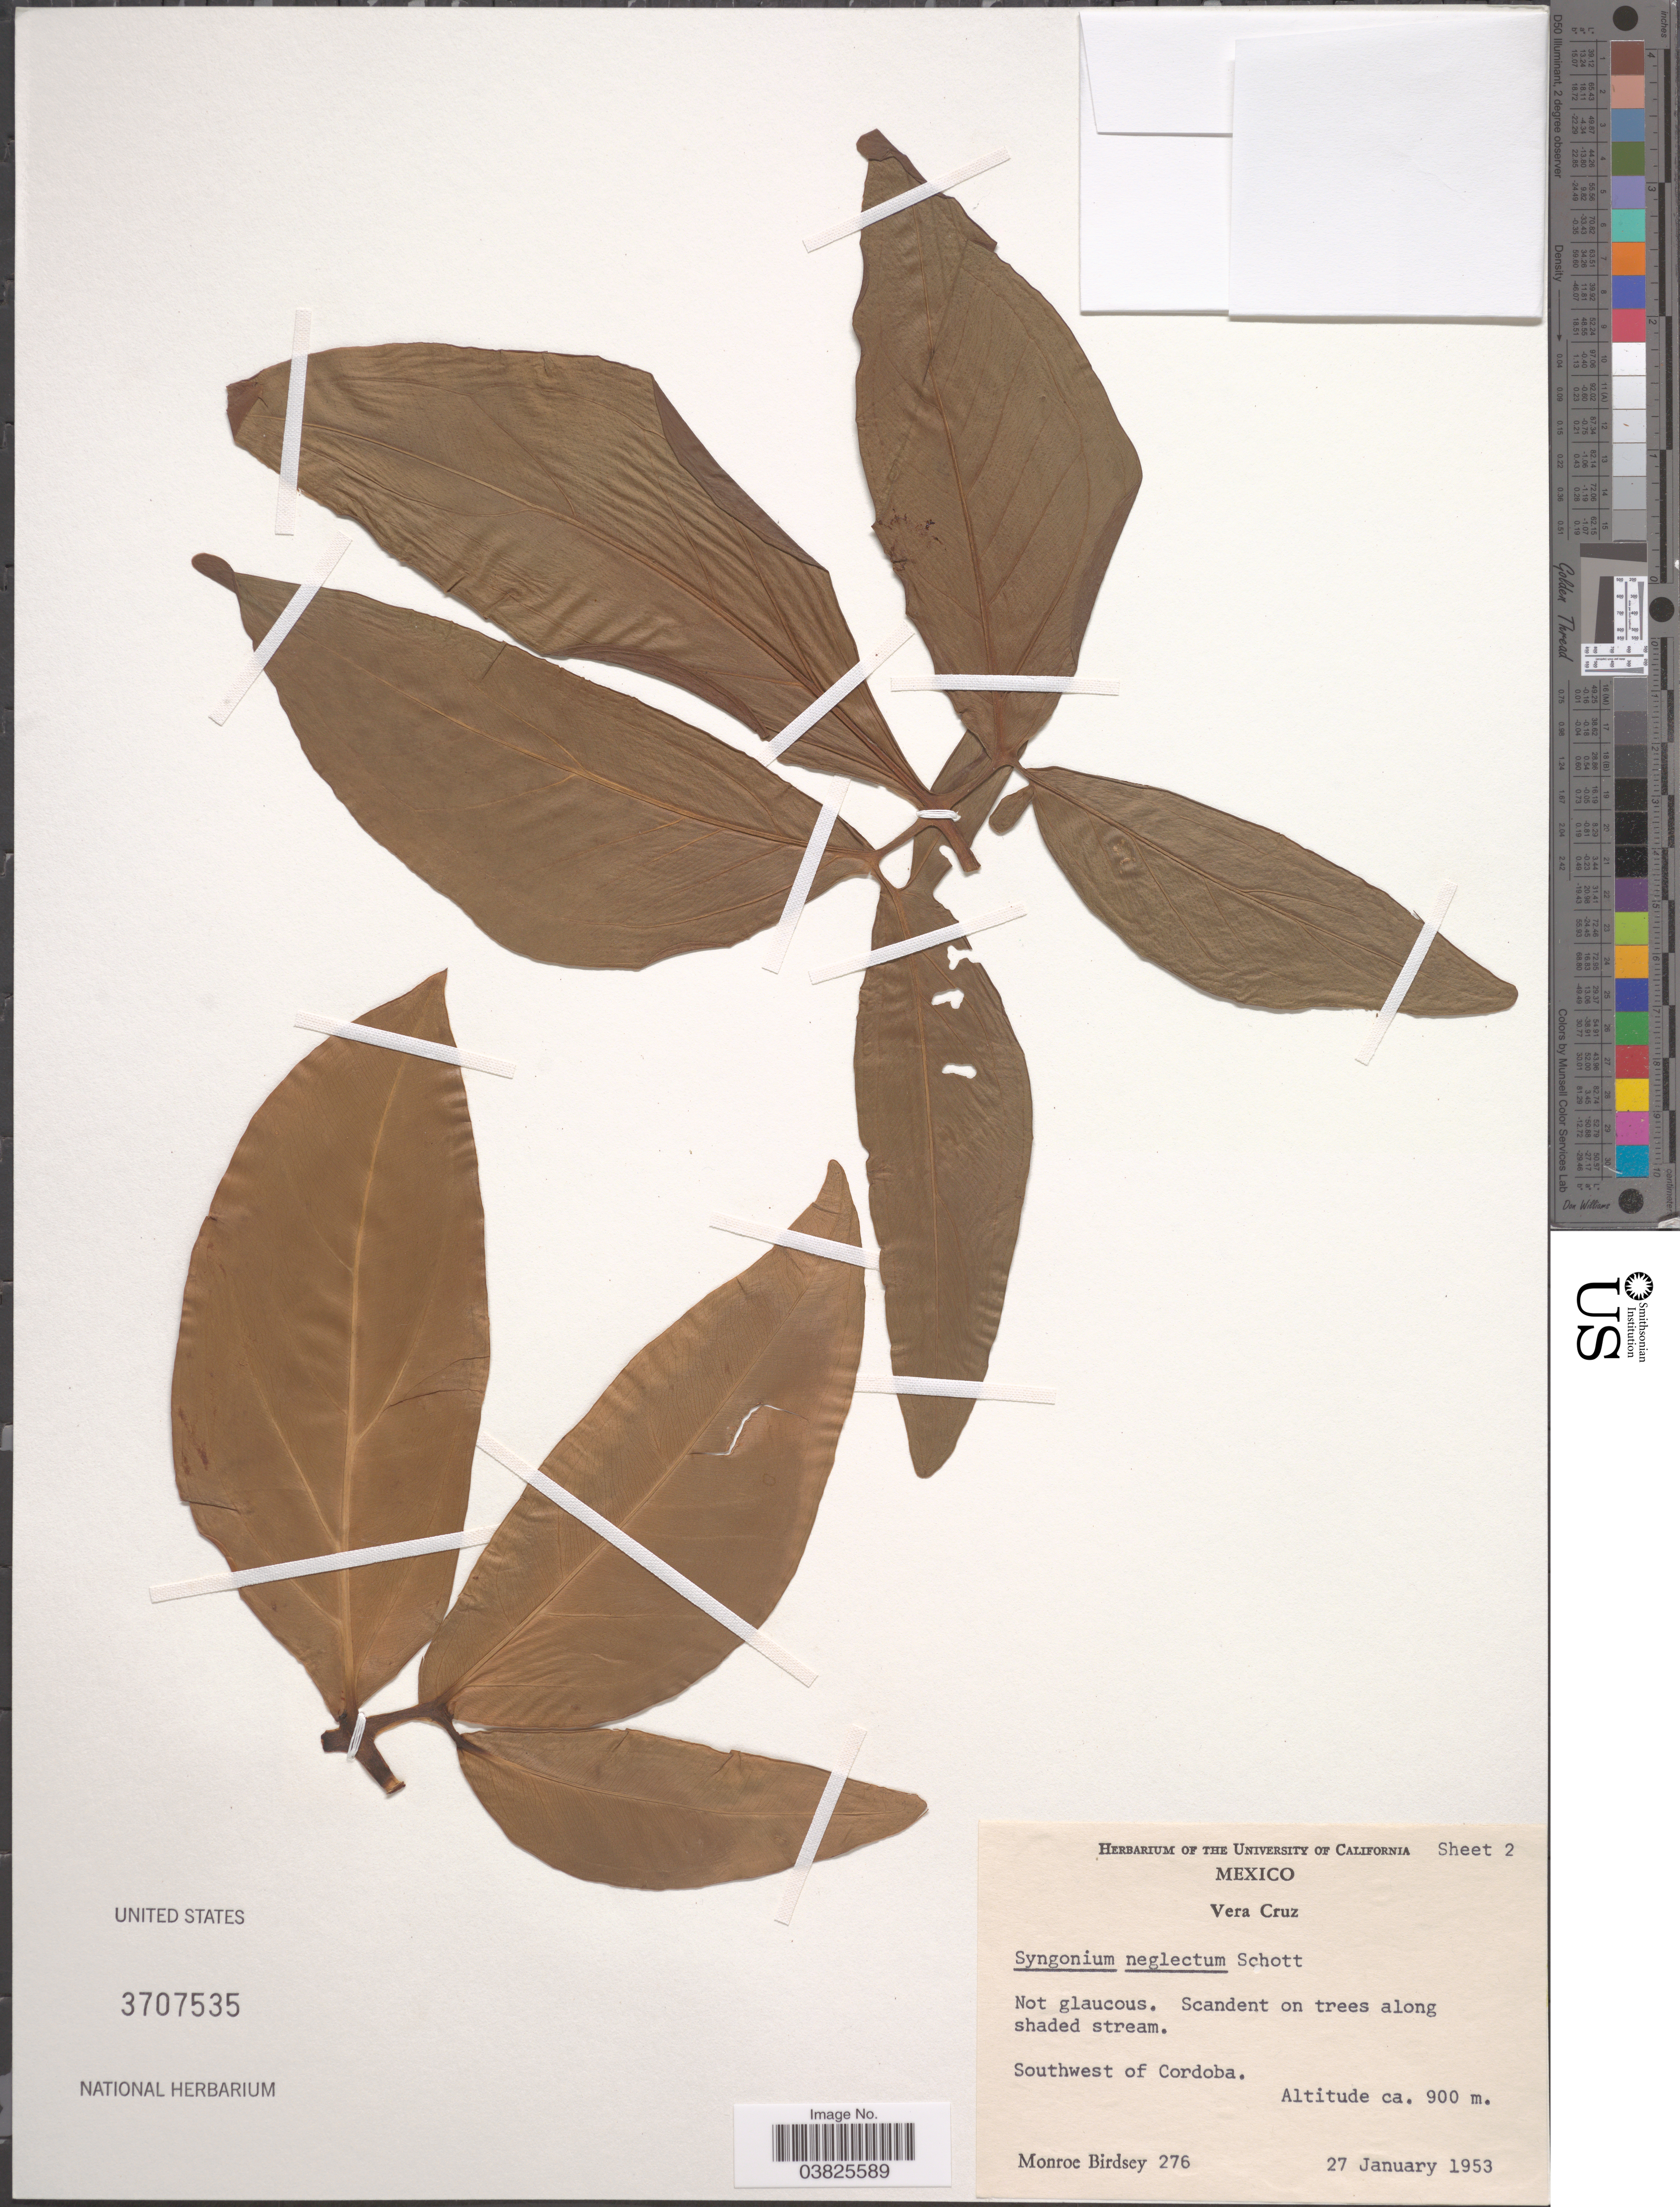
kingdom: Plantae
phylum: Tracheophyta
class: Liliopsida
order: Alismatales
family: Araceae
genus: Syngonium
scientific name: Syngonium neglectum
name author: Schott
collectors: M. Birdsey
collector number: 276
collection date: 1953-01-27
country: Mexico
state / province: Veracruz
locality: Vera Cruz. Along shaded stream. Southwest of Cordoba.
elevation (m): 900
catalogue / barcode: US 3707535